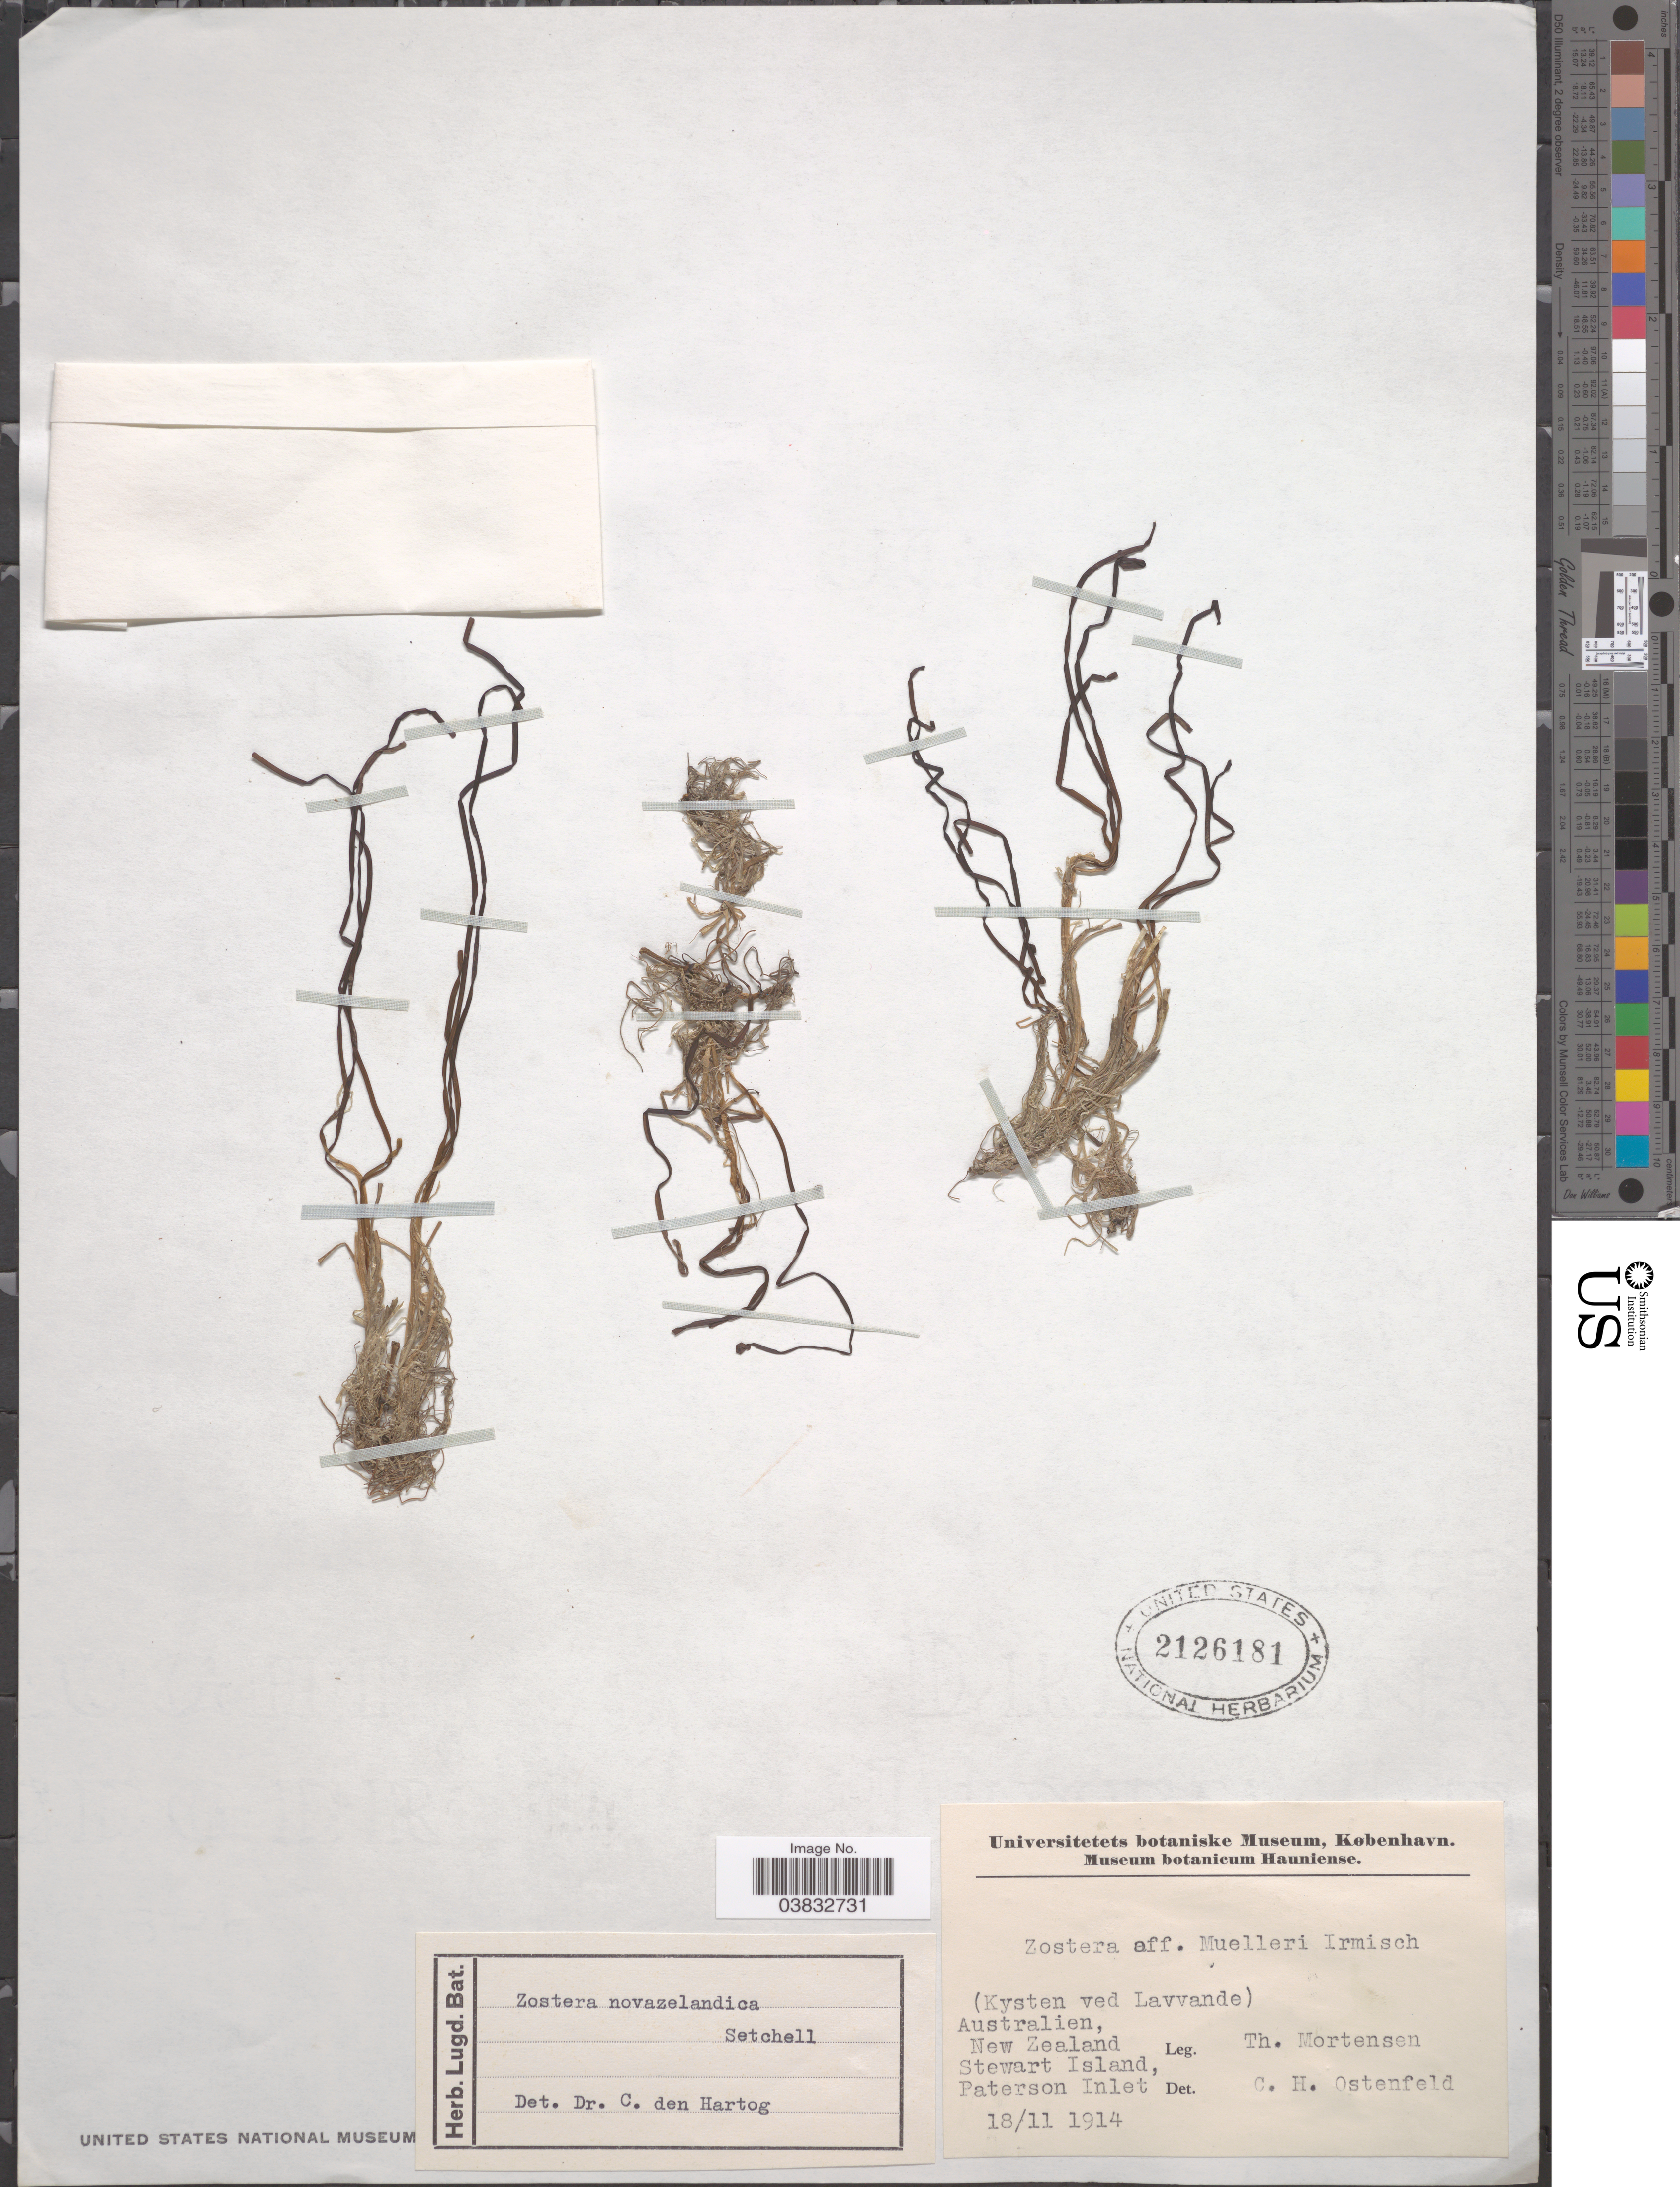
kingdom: Plantae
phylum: Tracheophyta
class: Liliopsida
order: Alismatales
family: Zosteraceae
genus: Zostera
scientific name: Zostera novazelandica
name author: Setch.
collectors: T. Mortensen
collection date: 1914-11-18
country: New Zealand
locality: Australien, Stewart Island, Paterson Inlet.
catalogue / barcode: US 2126181